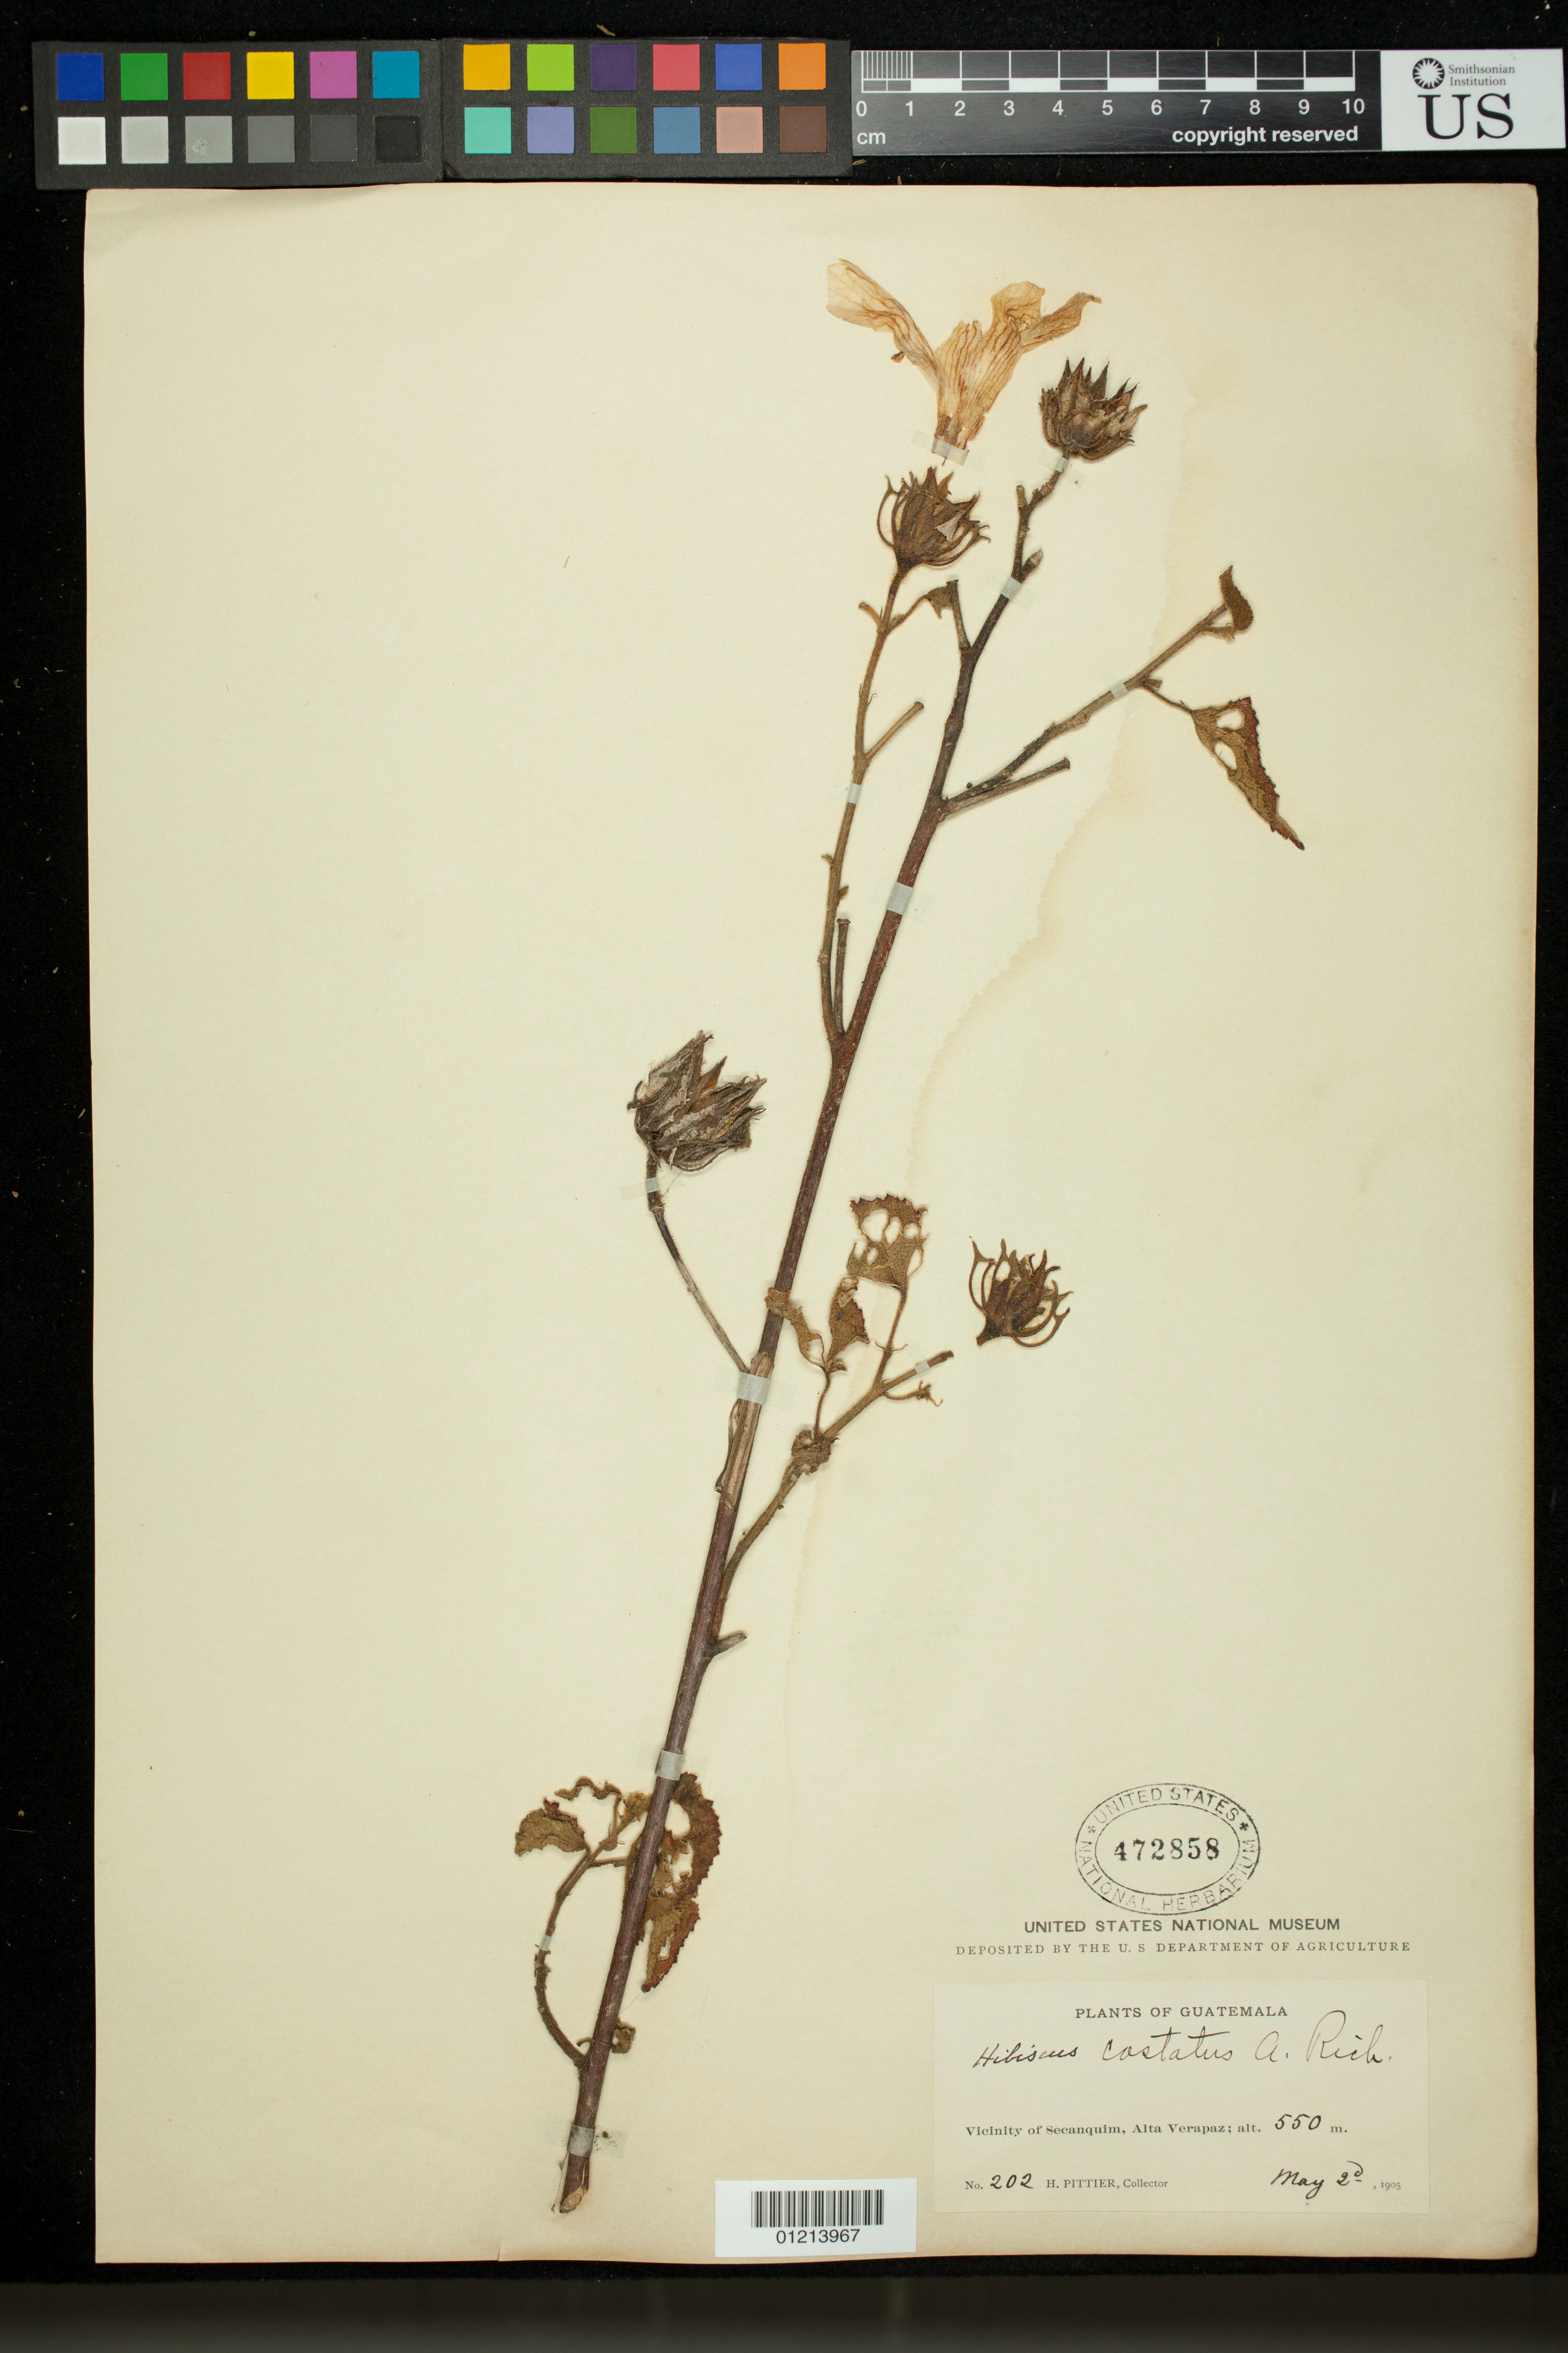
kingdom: Plantae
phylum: Tracheophyta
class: Magnoliopsida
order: Malvales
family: Malvaceae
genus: Sabdariffa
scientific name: Sabdariffa costata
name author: (A. Rich.) M.M. Hanes & R.L. Barrett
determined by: Dorr, Laurence J., Curator (BOT), Smithsonian Institution - National Museum of Natural History (UNITED STATES)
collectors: H. F. Pittier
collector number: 202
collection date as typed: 05 Feb 1905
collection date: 1905-02-05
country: Guatemala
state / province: Alta Verapaz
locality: Vicinity of Secanquim, Alta Verapaz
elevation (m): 550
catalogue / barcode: US 472858